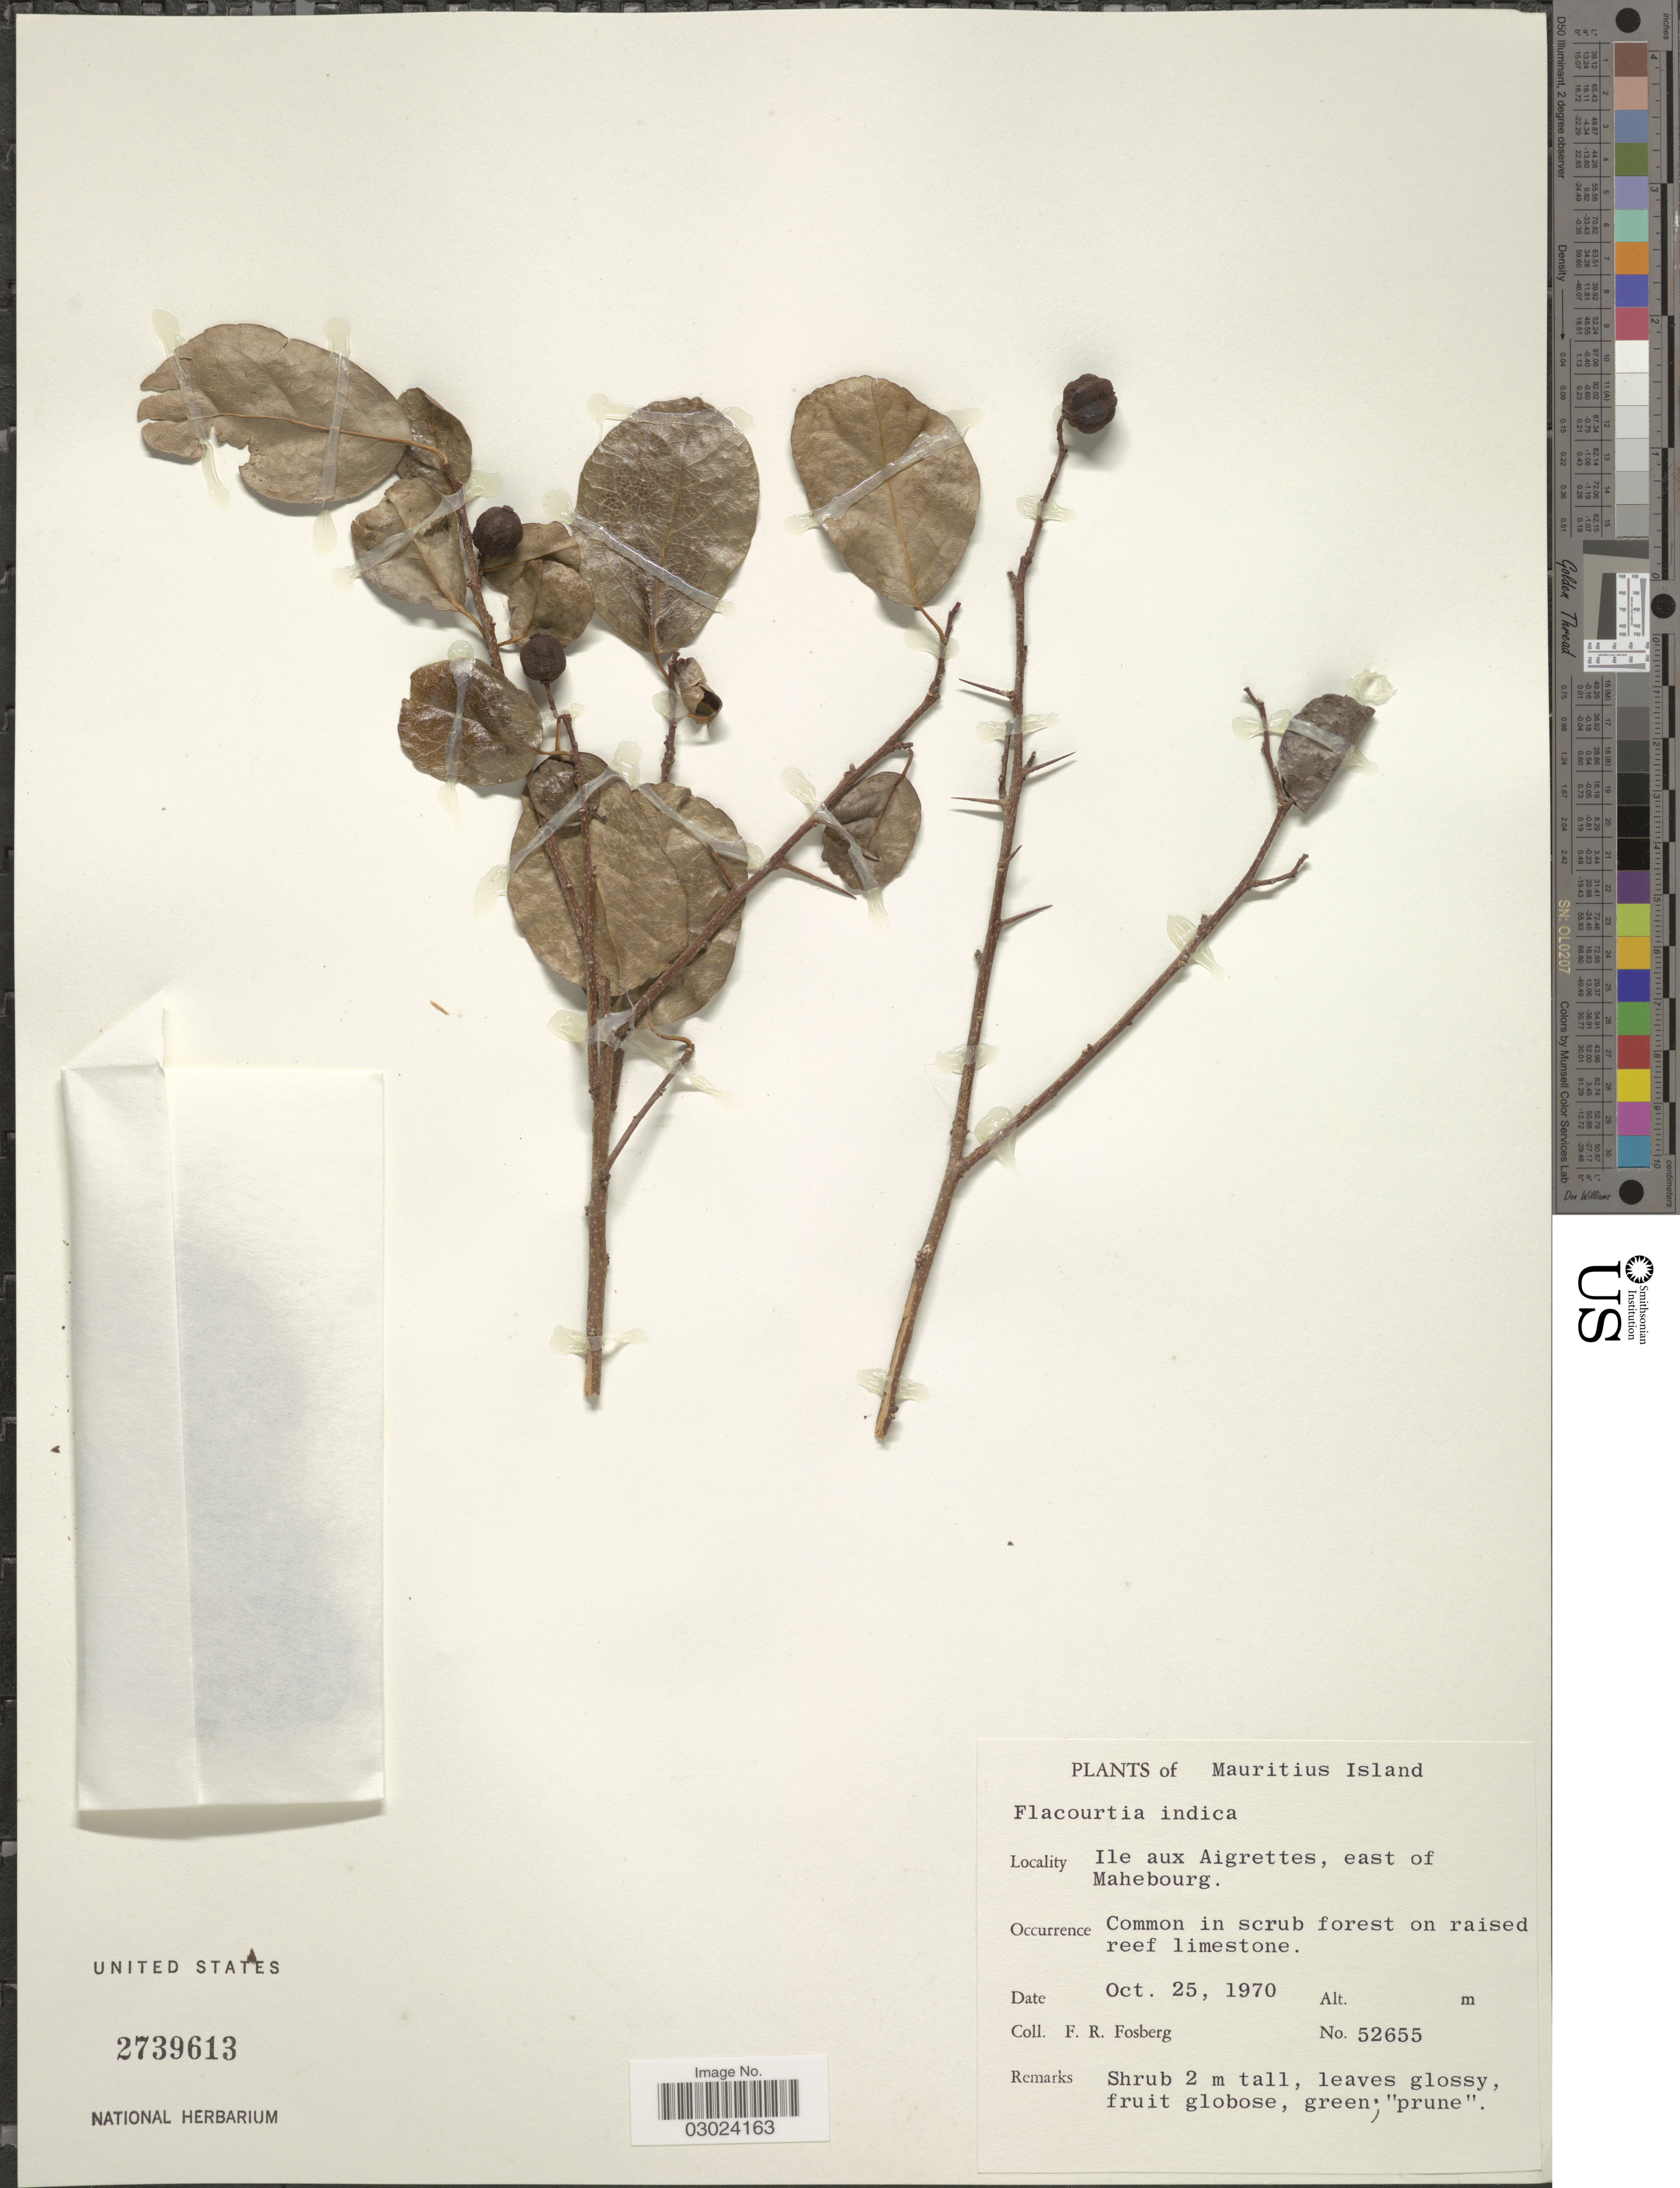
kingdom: Plantae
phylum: Tracheophyta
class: Magnoliopsida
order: Malpighiales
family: Salicaceae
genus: Flacourtia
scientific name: Flacourtia indica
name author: (Burm. f.) Merr.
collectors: F. R. Fosberg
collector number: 52655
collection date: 1970-10-25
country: Mauritius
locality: Mauritius Island. Ile aux Aigrettes, east of Mahebourg.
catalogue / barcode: US 2739613